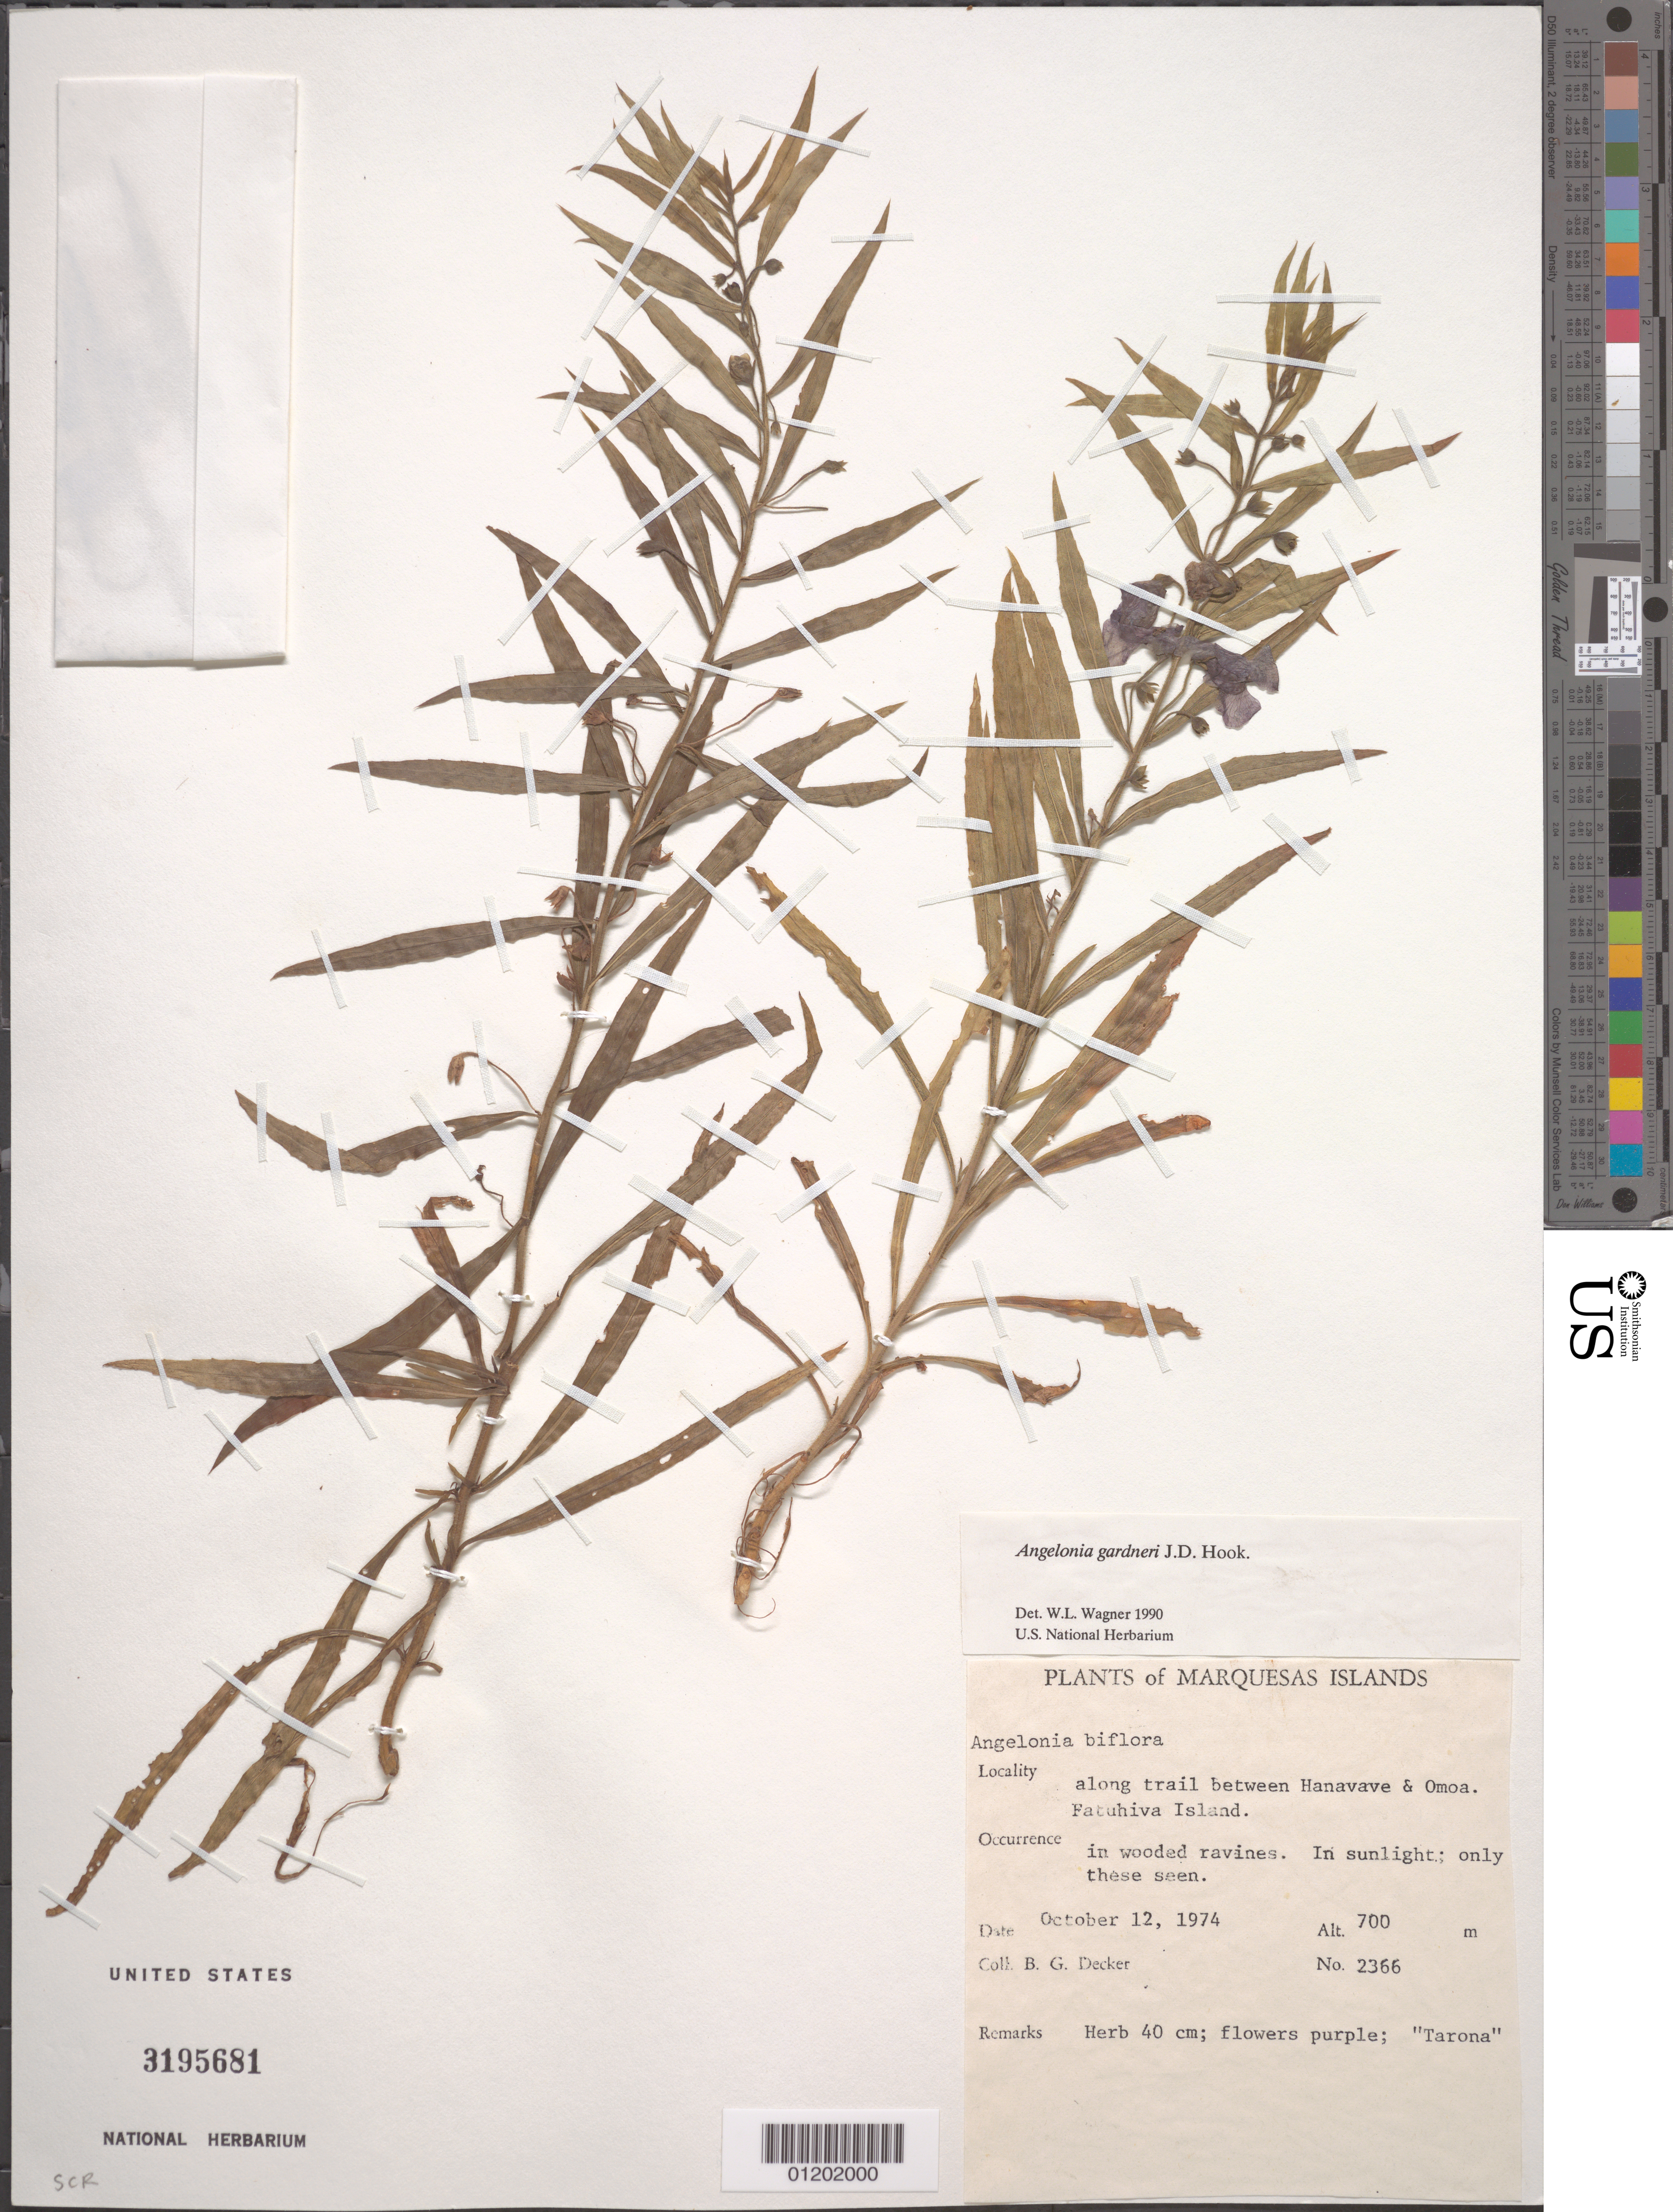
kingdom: Plantae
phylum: Tracheophyta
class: Magnoliopsida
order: Lamiales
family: Plantaginaceae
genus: Angelonia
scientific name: Angelonia gardneri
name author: Hook. f.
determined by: Wagner, W. L., (BOT), Smithsonian Institution - National Museum of Natural History (UNITED STATES)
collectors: B. G. Decker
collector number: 2366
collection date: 1974-10-12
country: French Polynesia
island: Fatu Hiva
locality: along trail between Hanavave and 'Omo'a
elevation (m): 700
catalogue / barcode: US 3195681